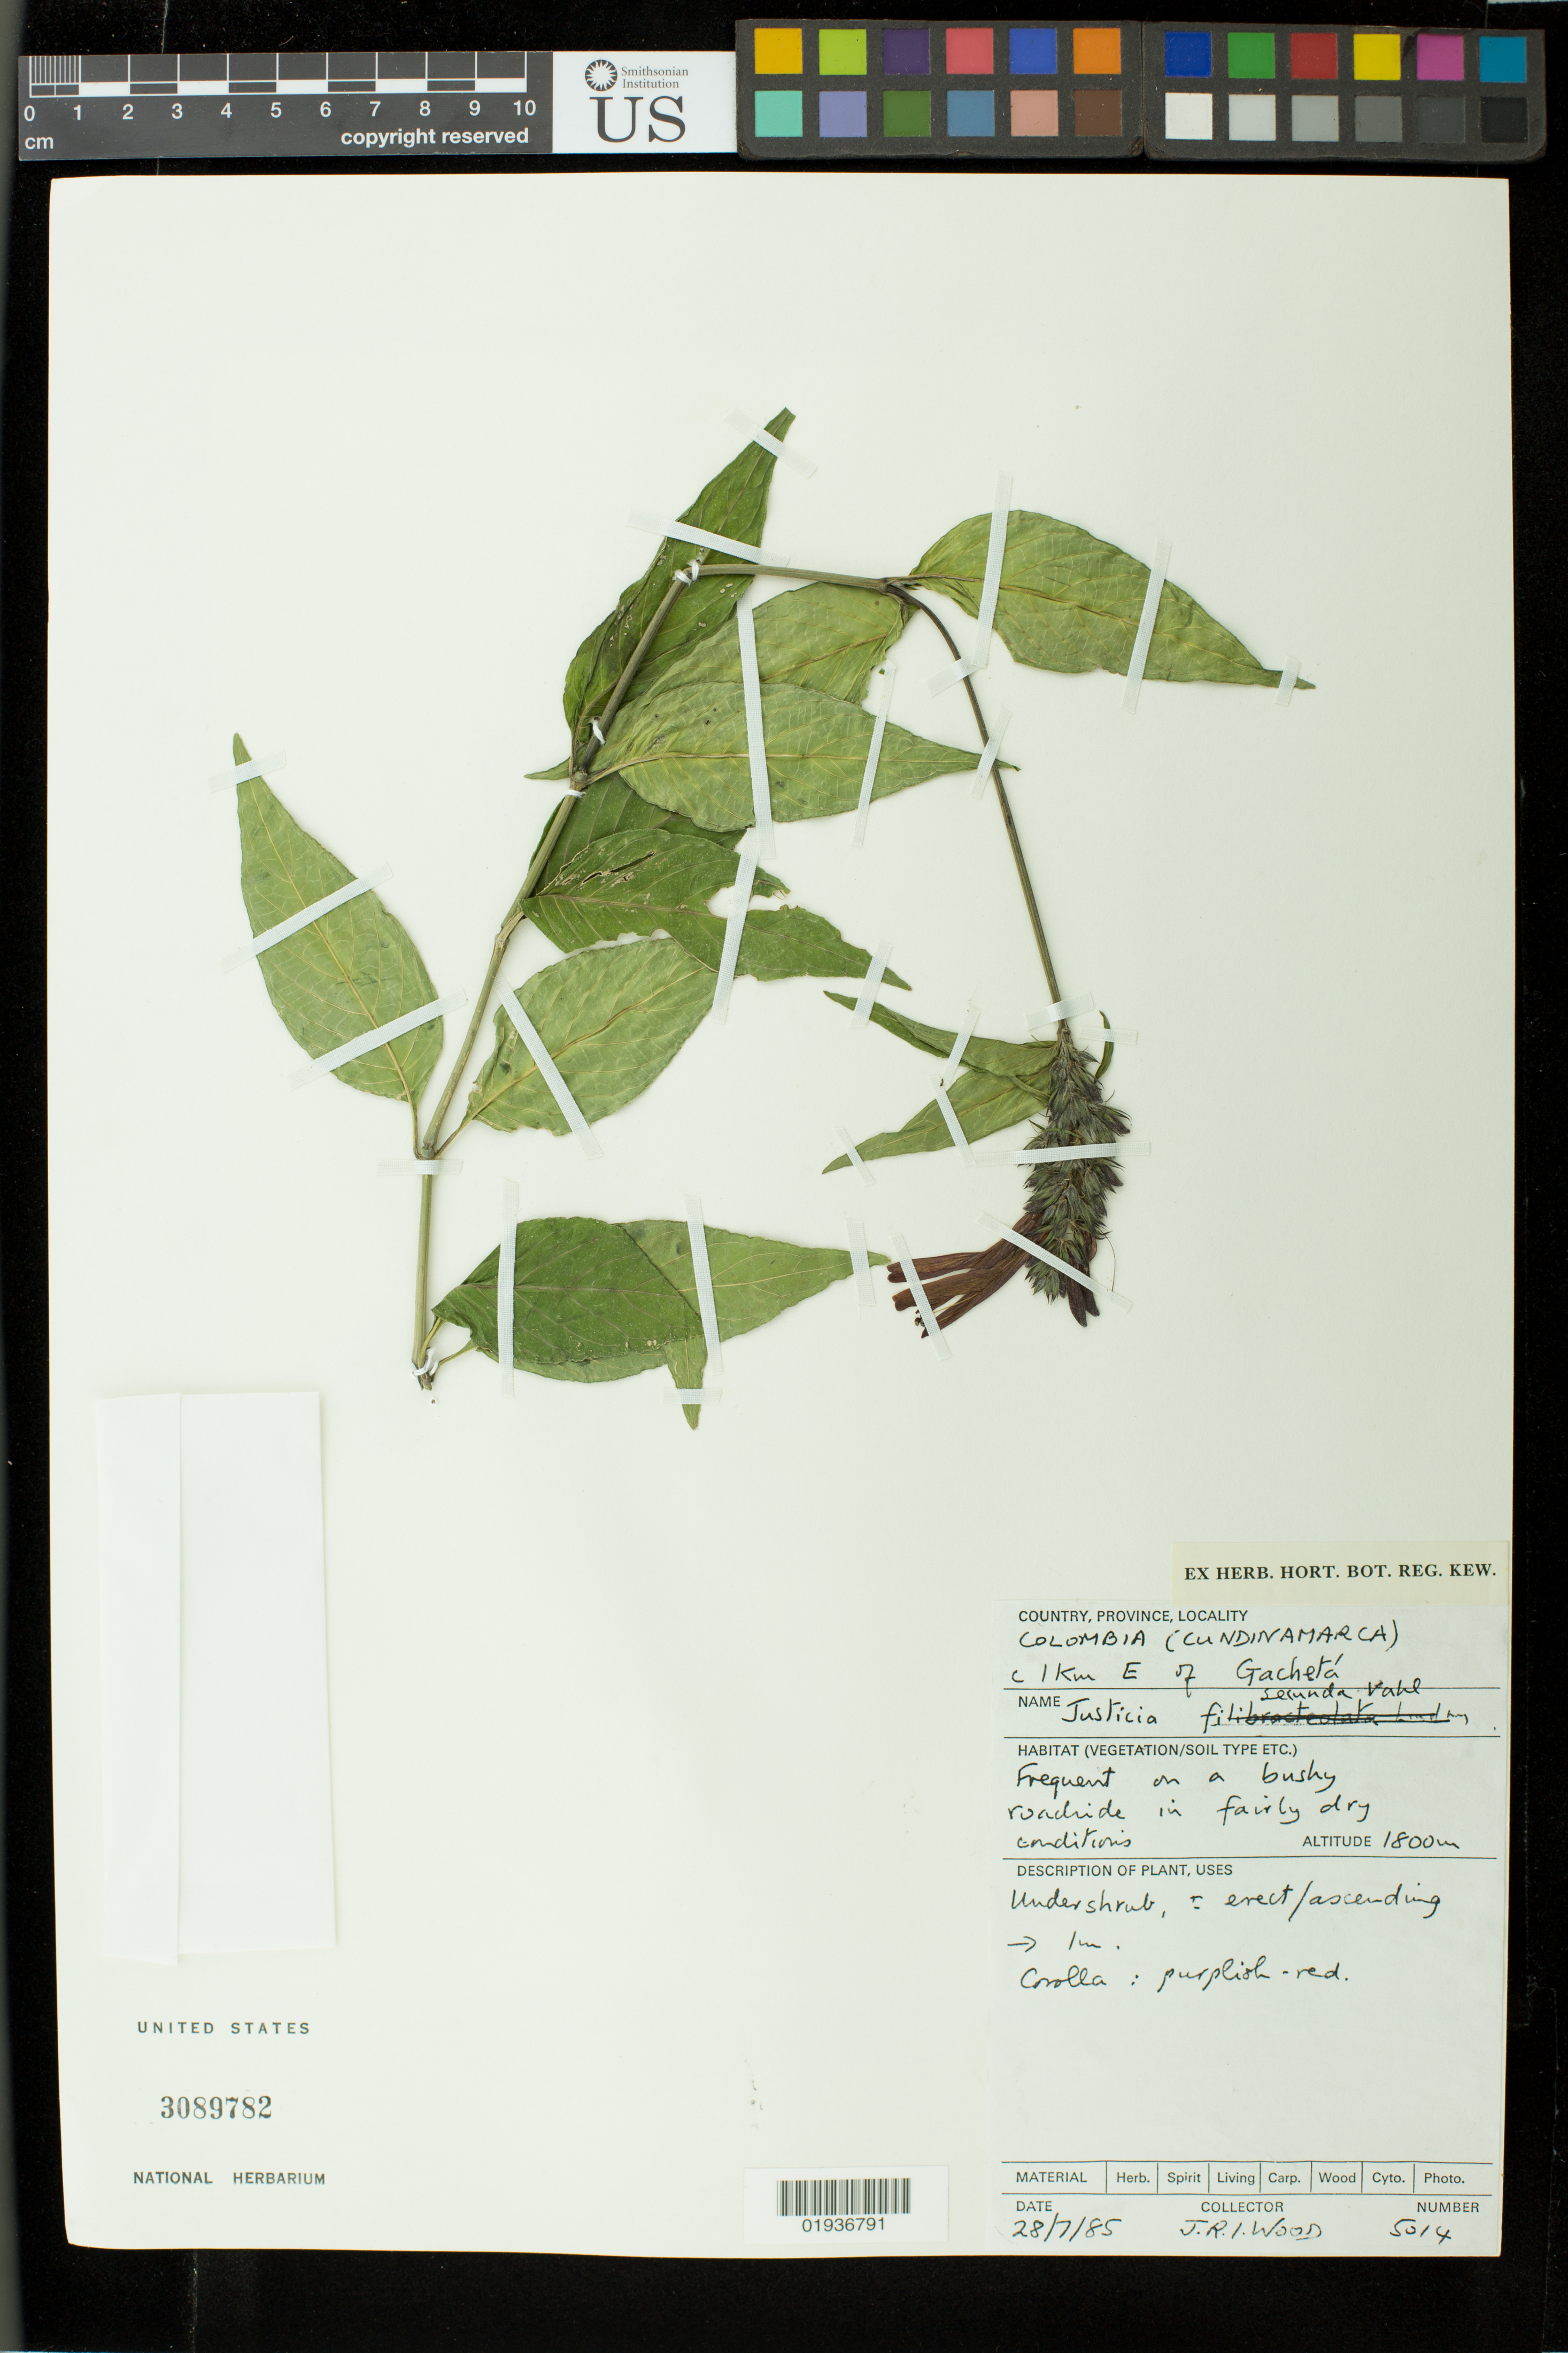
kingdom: Plantae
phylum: Tracheophyta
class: Magnoliopsida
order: Lamiales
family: Acanthaceae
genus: Justicia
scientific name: Justicia secunda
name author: Vahl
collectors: J. R. I. Wood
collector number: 5014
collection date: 1985-07-28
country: Colombia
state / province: Cundinamarca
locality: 1 km E of Gachetá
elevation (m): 1800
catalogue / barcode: US 3089782